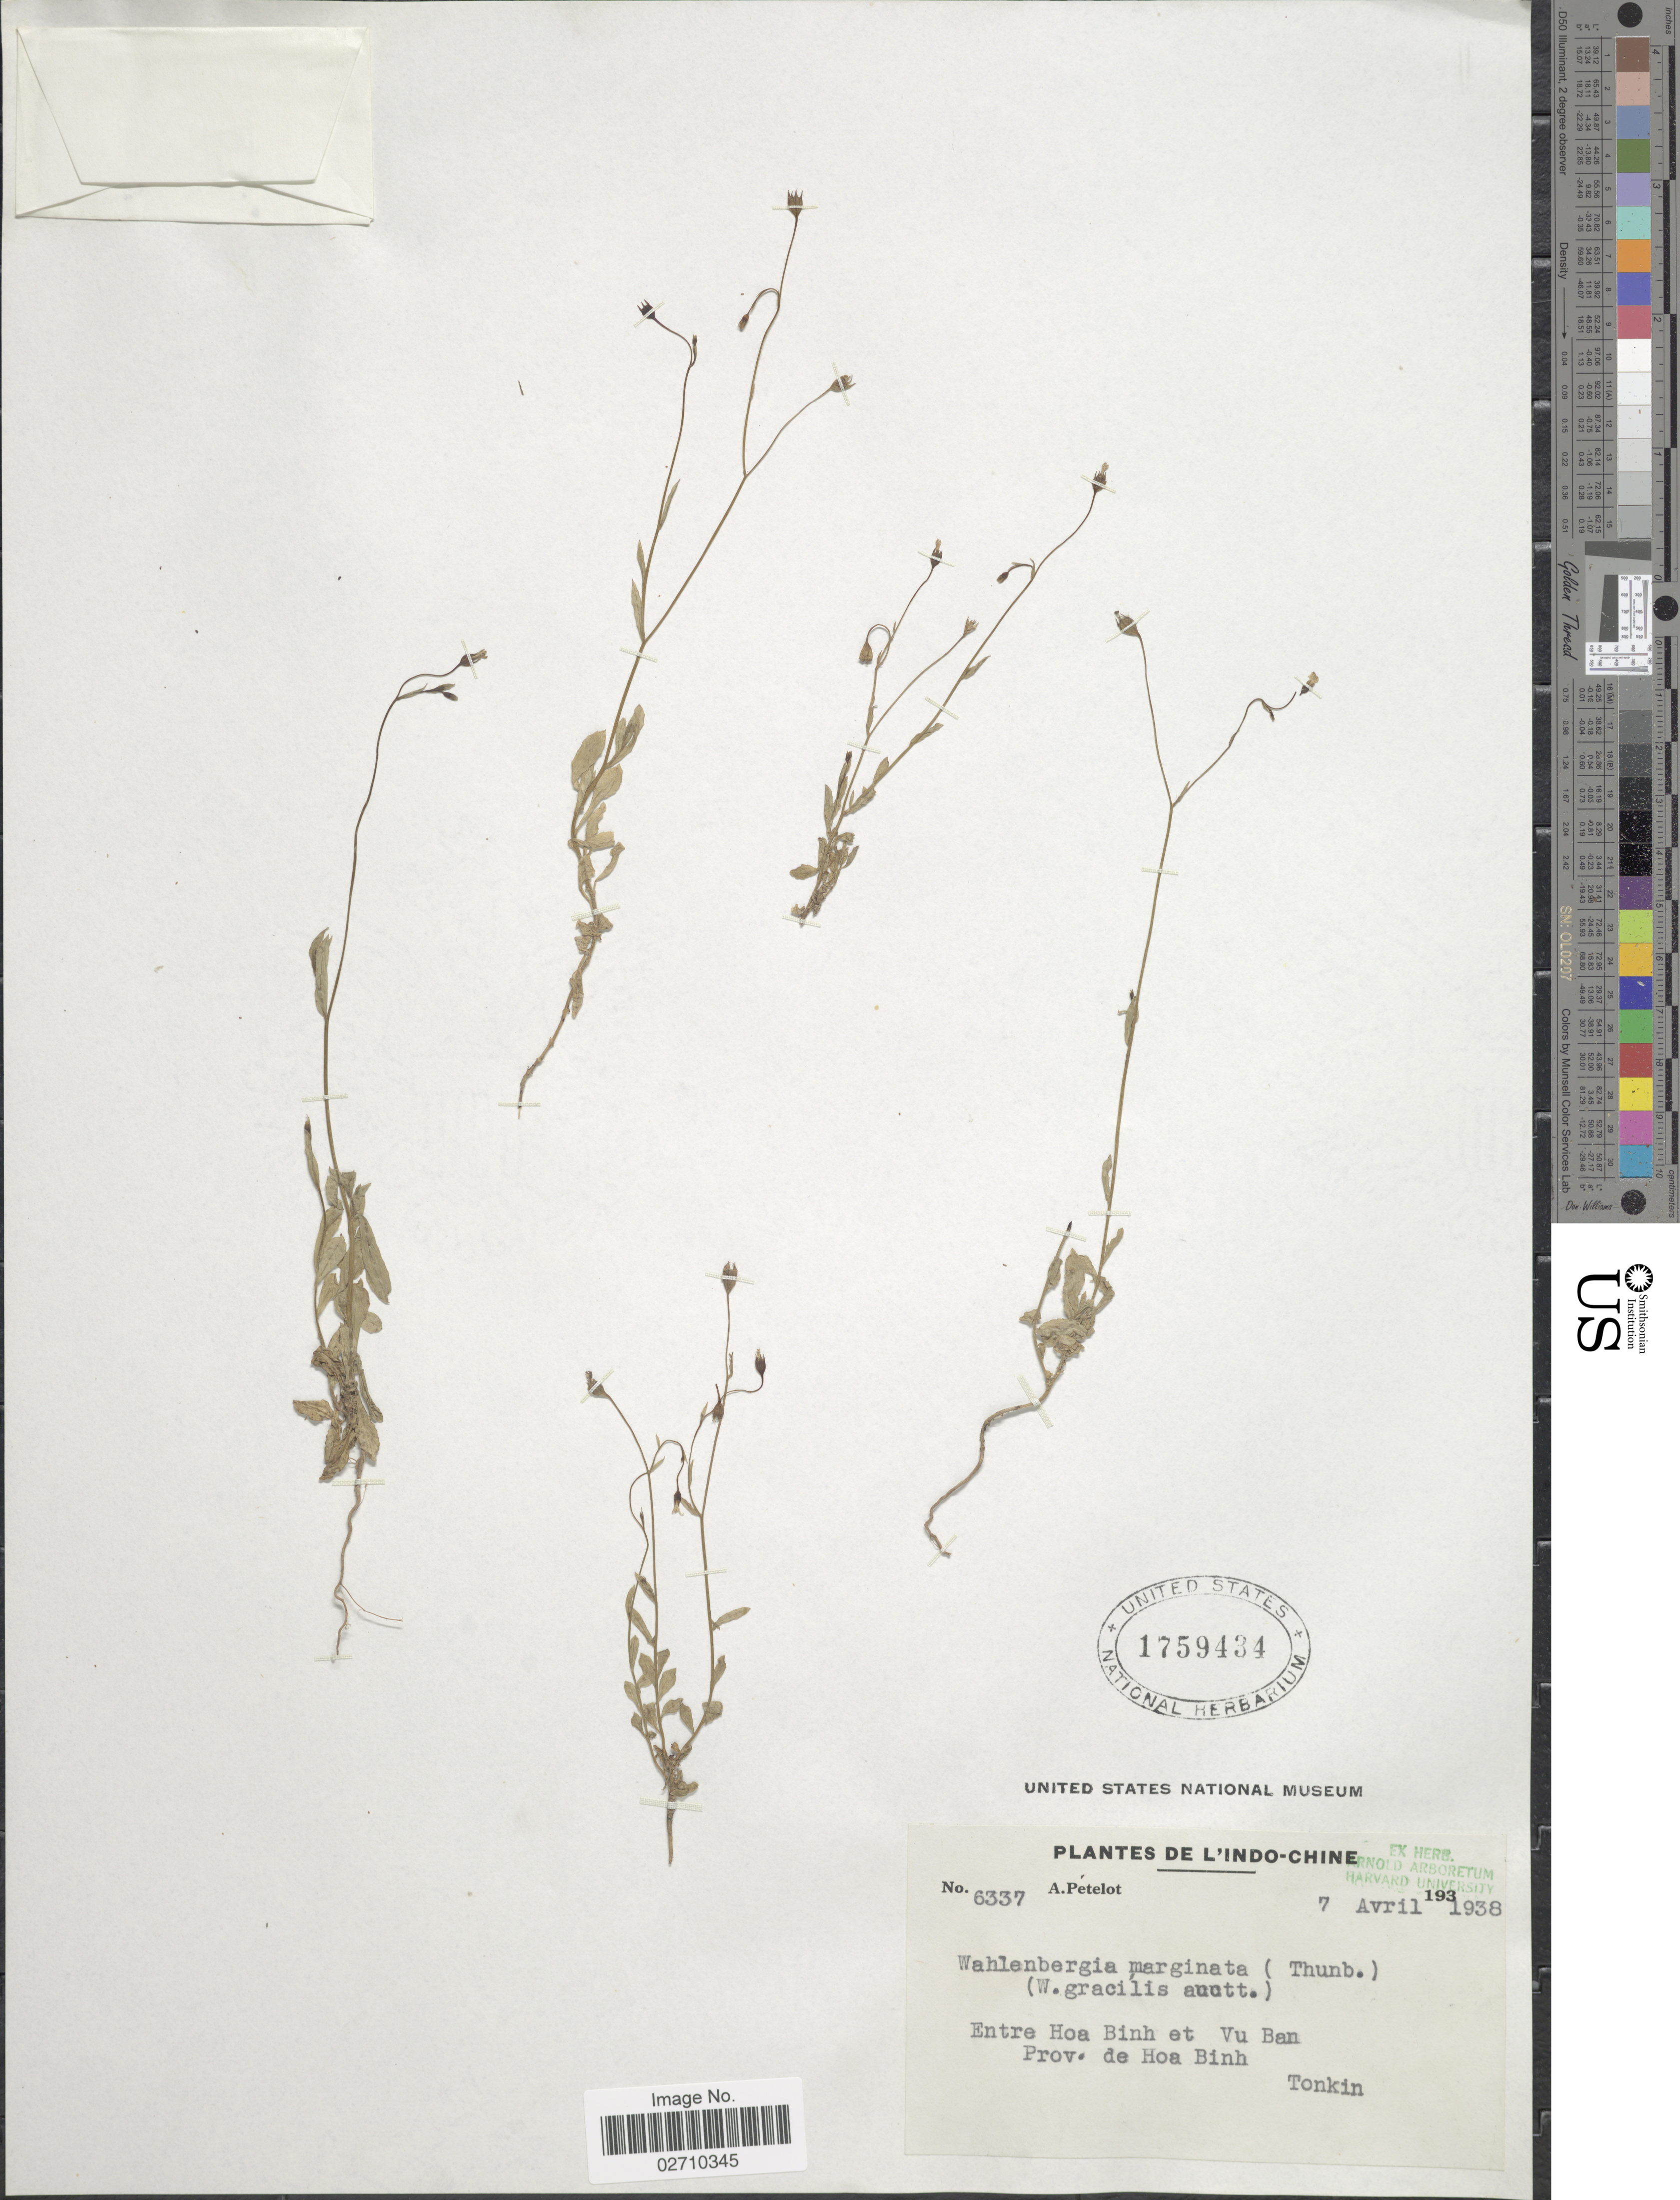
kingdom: Plantae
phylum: Tracheophyta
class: Magnoliopsida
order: Asterales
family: Campanulaceae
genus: Wahlenbergia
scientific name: Wahlenbergia marginata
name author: (Thunb.) A. DC.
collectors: A. Petelot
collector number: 6337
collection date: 1938-04-07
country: Vietnam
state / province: Hoa Binh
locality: Indo-Chine. Entre Hoa Binh et Vu Ban.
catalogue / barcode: US 1759434